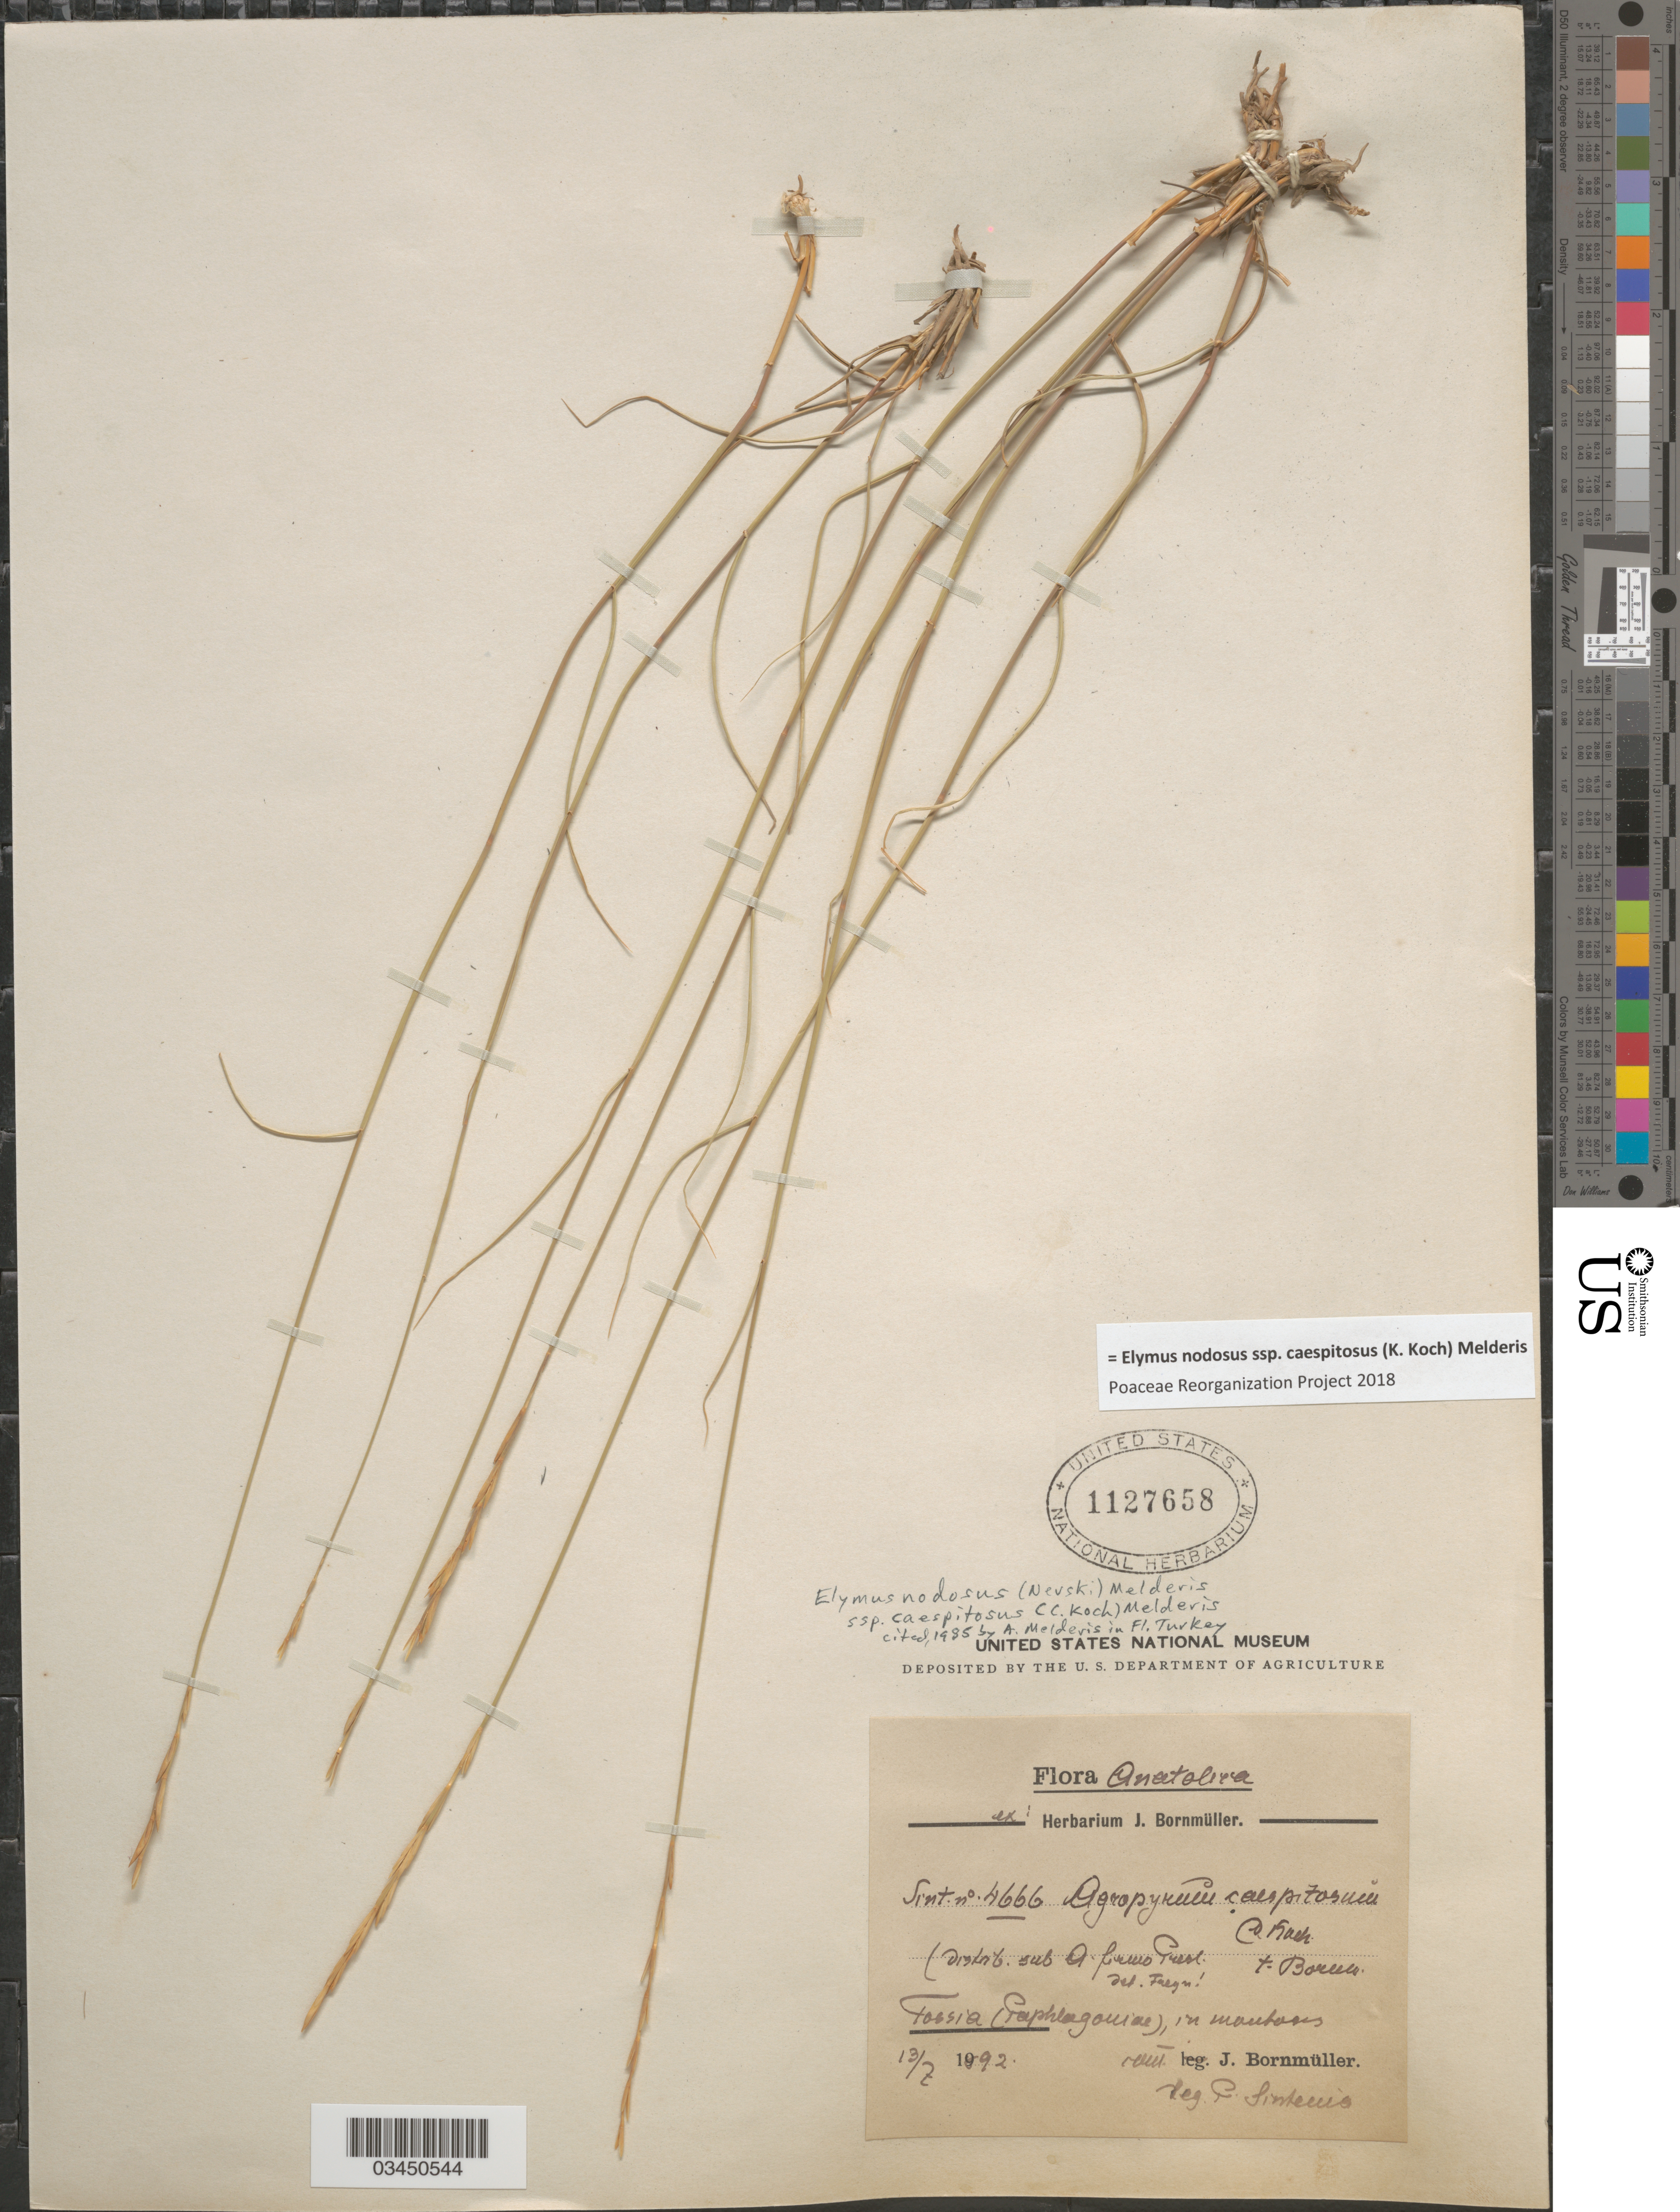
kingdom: Plantae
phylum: Tracheophyta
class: Liliopsida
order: Poales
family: Poaceae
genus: Elymus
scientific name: Elymus nodosus subsp. caespitosus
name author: (K. Koch) Melderis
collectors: P. Sintenis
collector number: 4666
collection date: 1892-07-13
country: Turkey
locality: Anatolica. Tossia (Paphlagoniae), in montosis.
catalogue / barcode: US 1127658